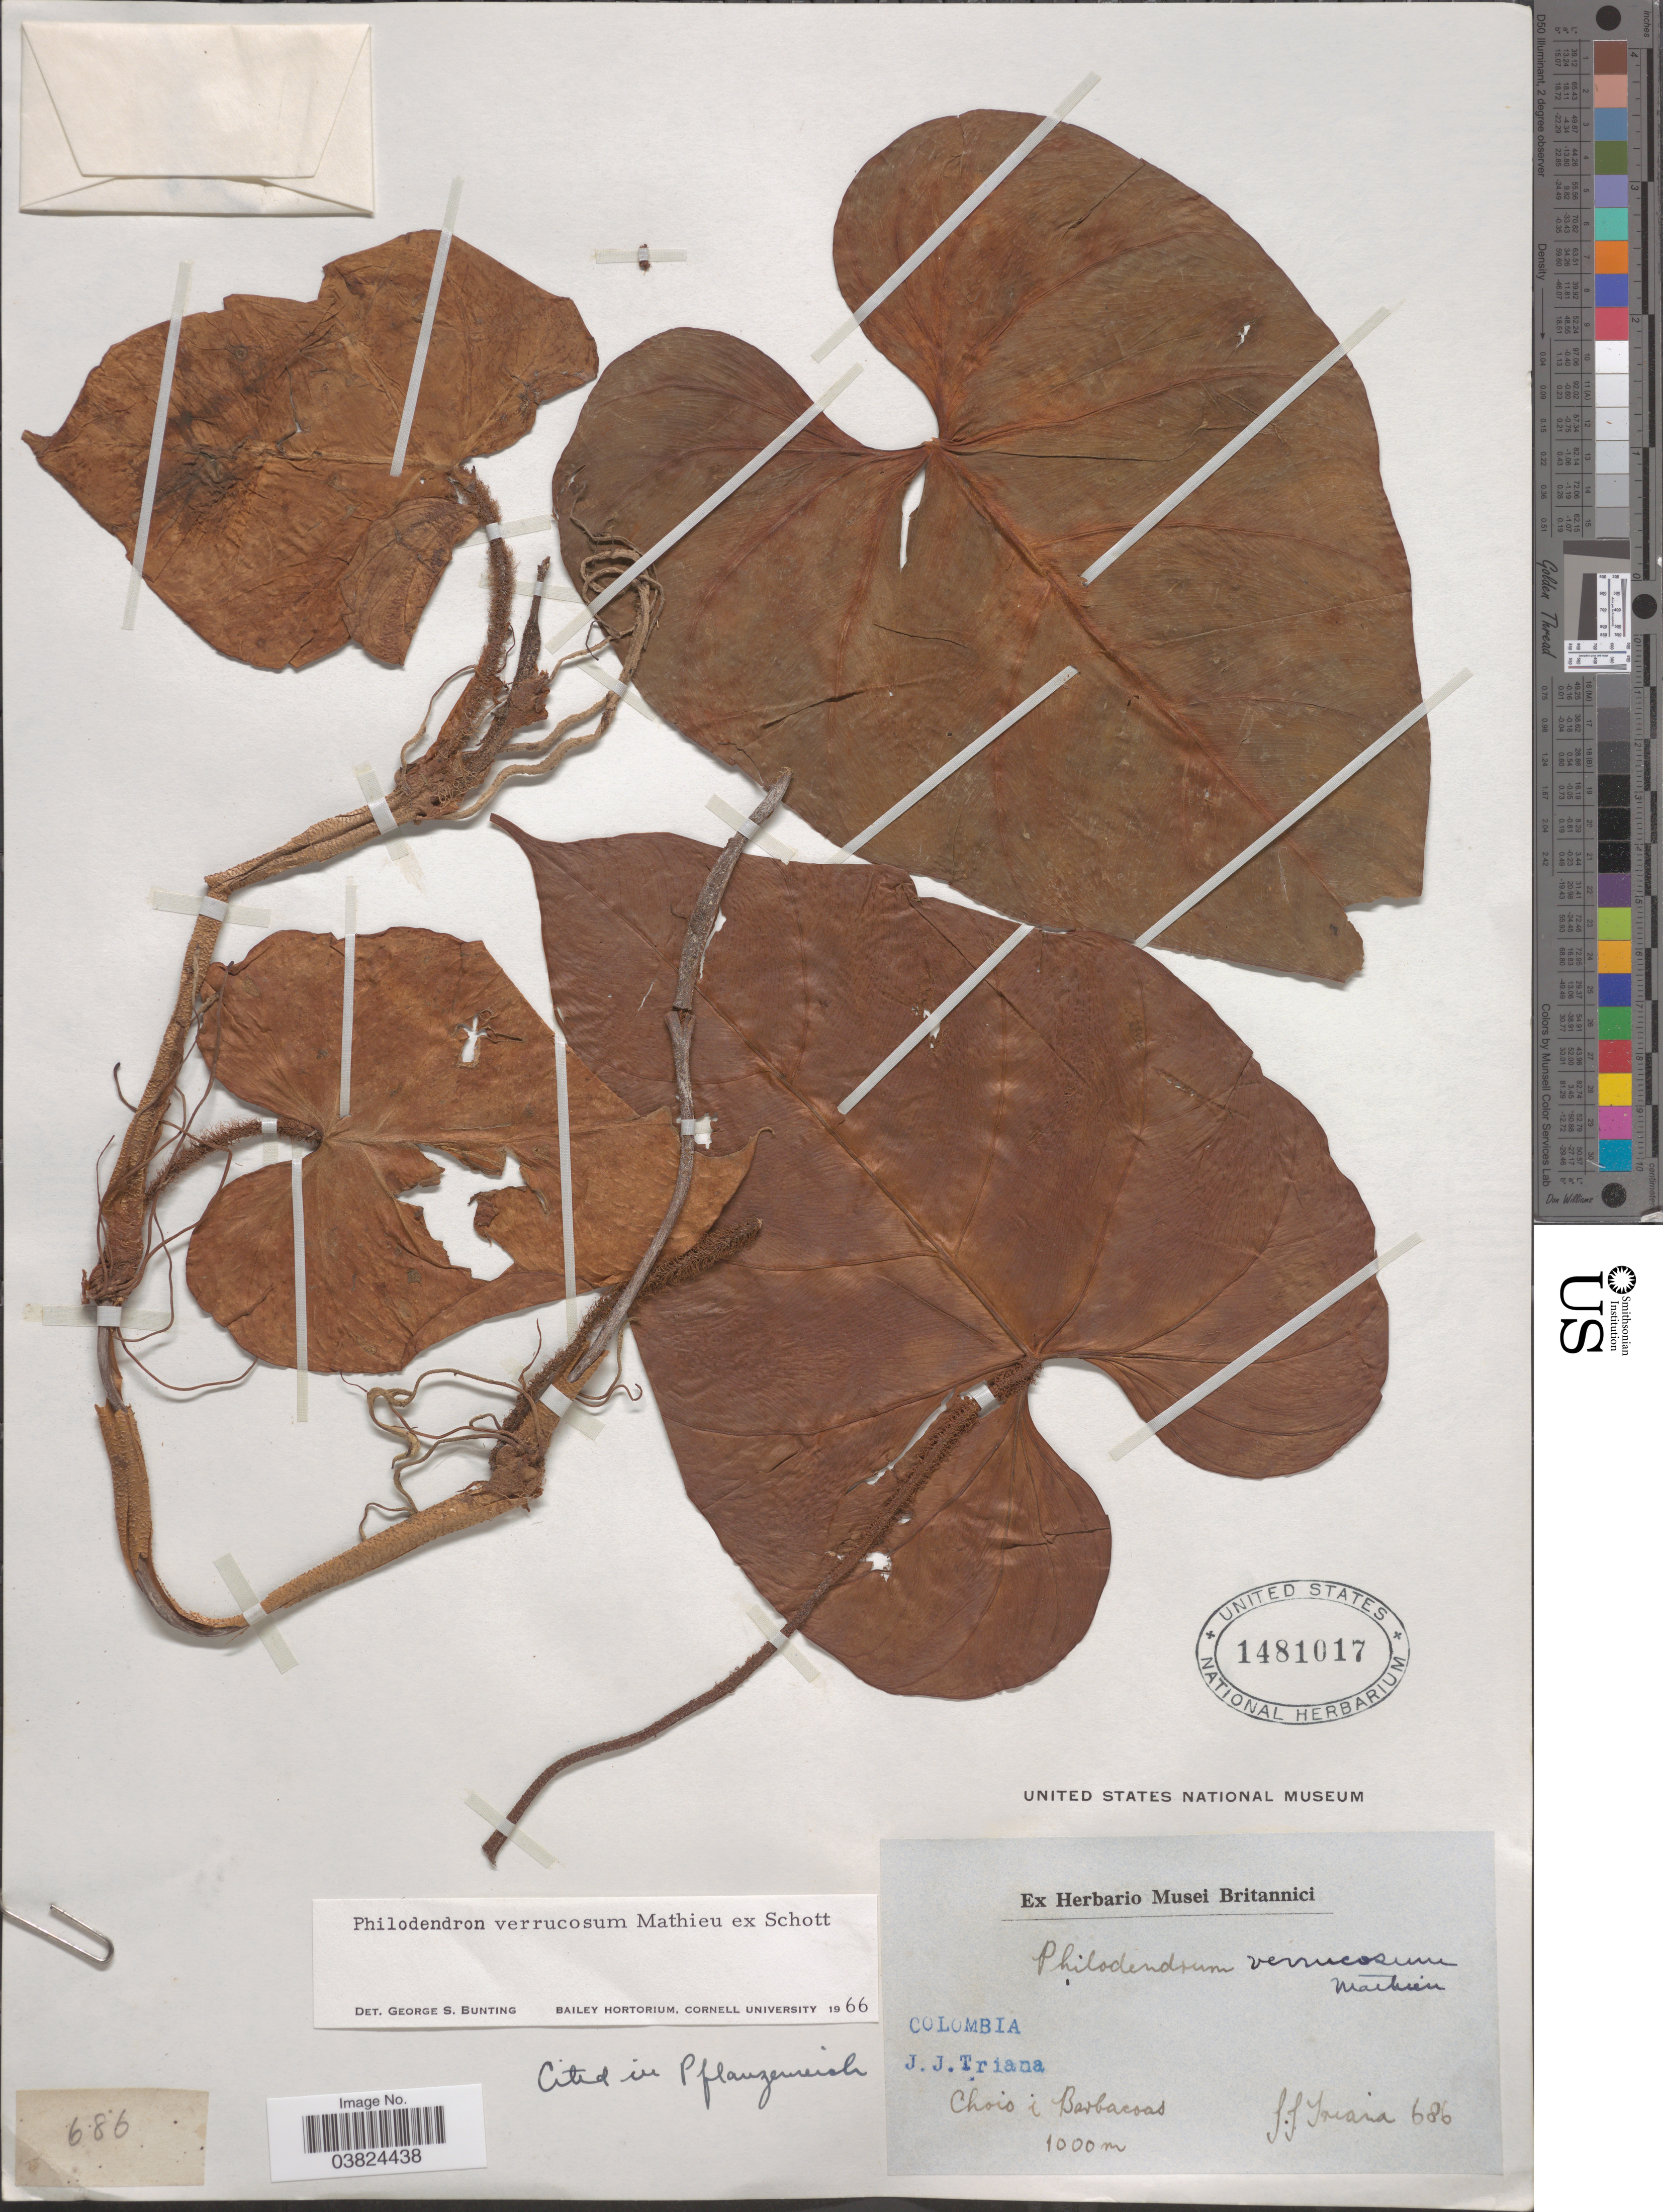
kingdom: Plantae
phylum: Tracheophyta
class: Liliopsida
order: Alismatales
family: Araceae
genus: Philodendron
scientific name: Philodendron verrucosum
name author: L. Mathieu ex Schott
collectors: J. J. Triana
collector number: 686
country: Colombia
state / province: Chocó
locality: Choco i Barbacoas.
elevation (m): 1000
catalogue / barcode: US 1481017